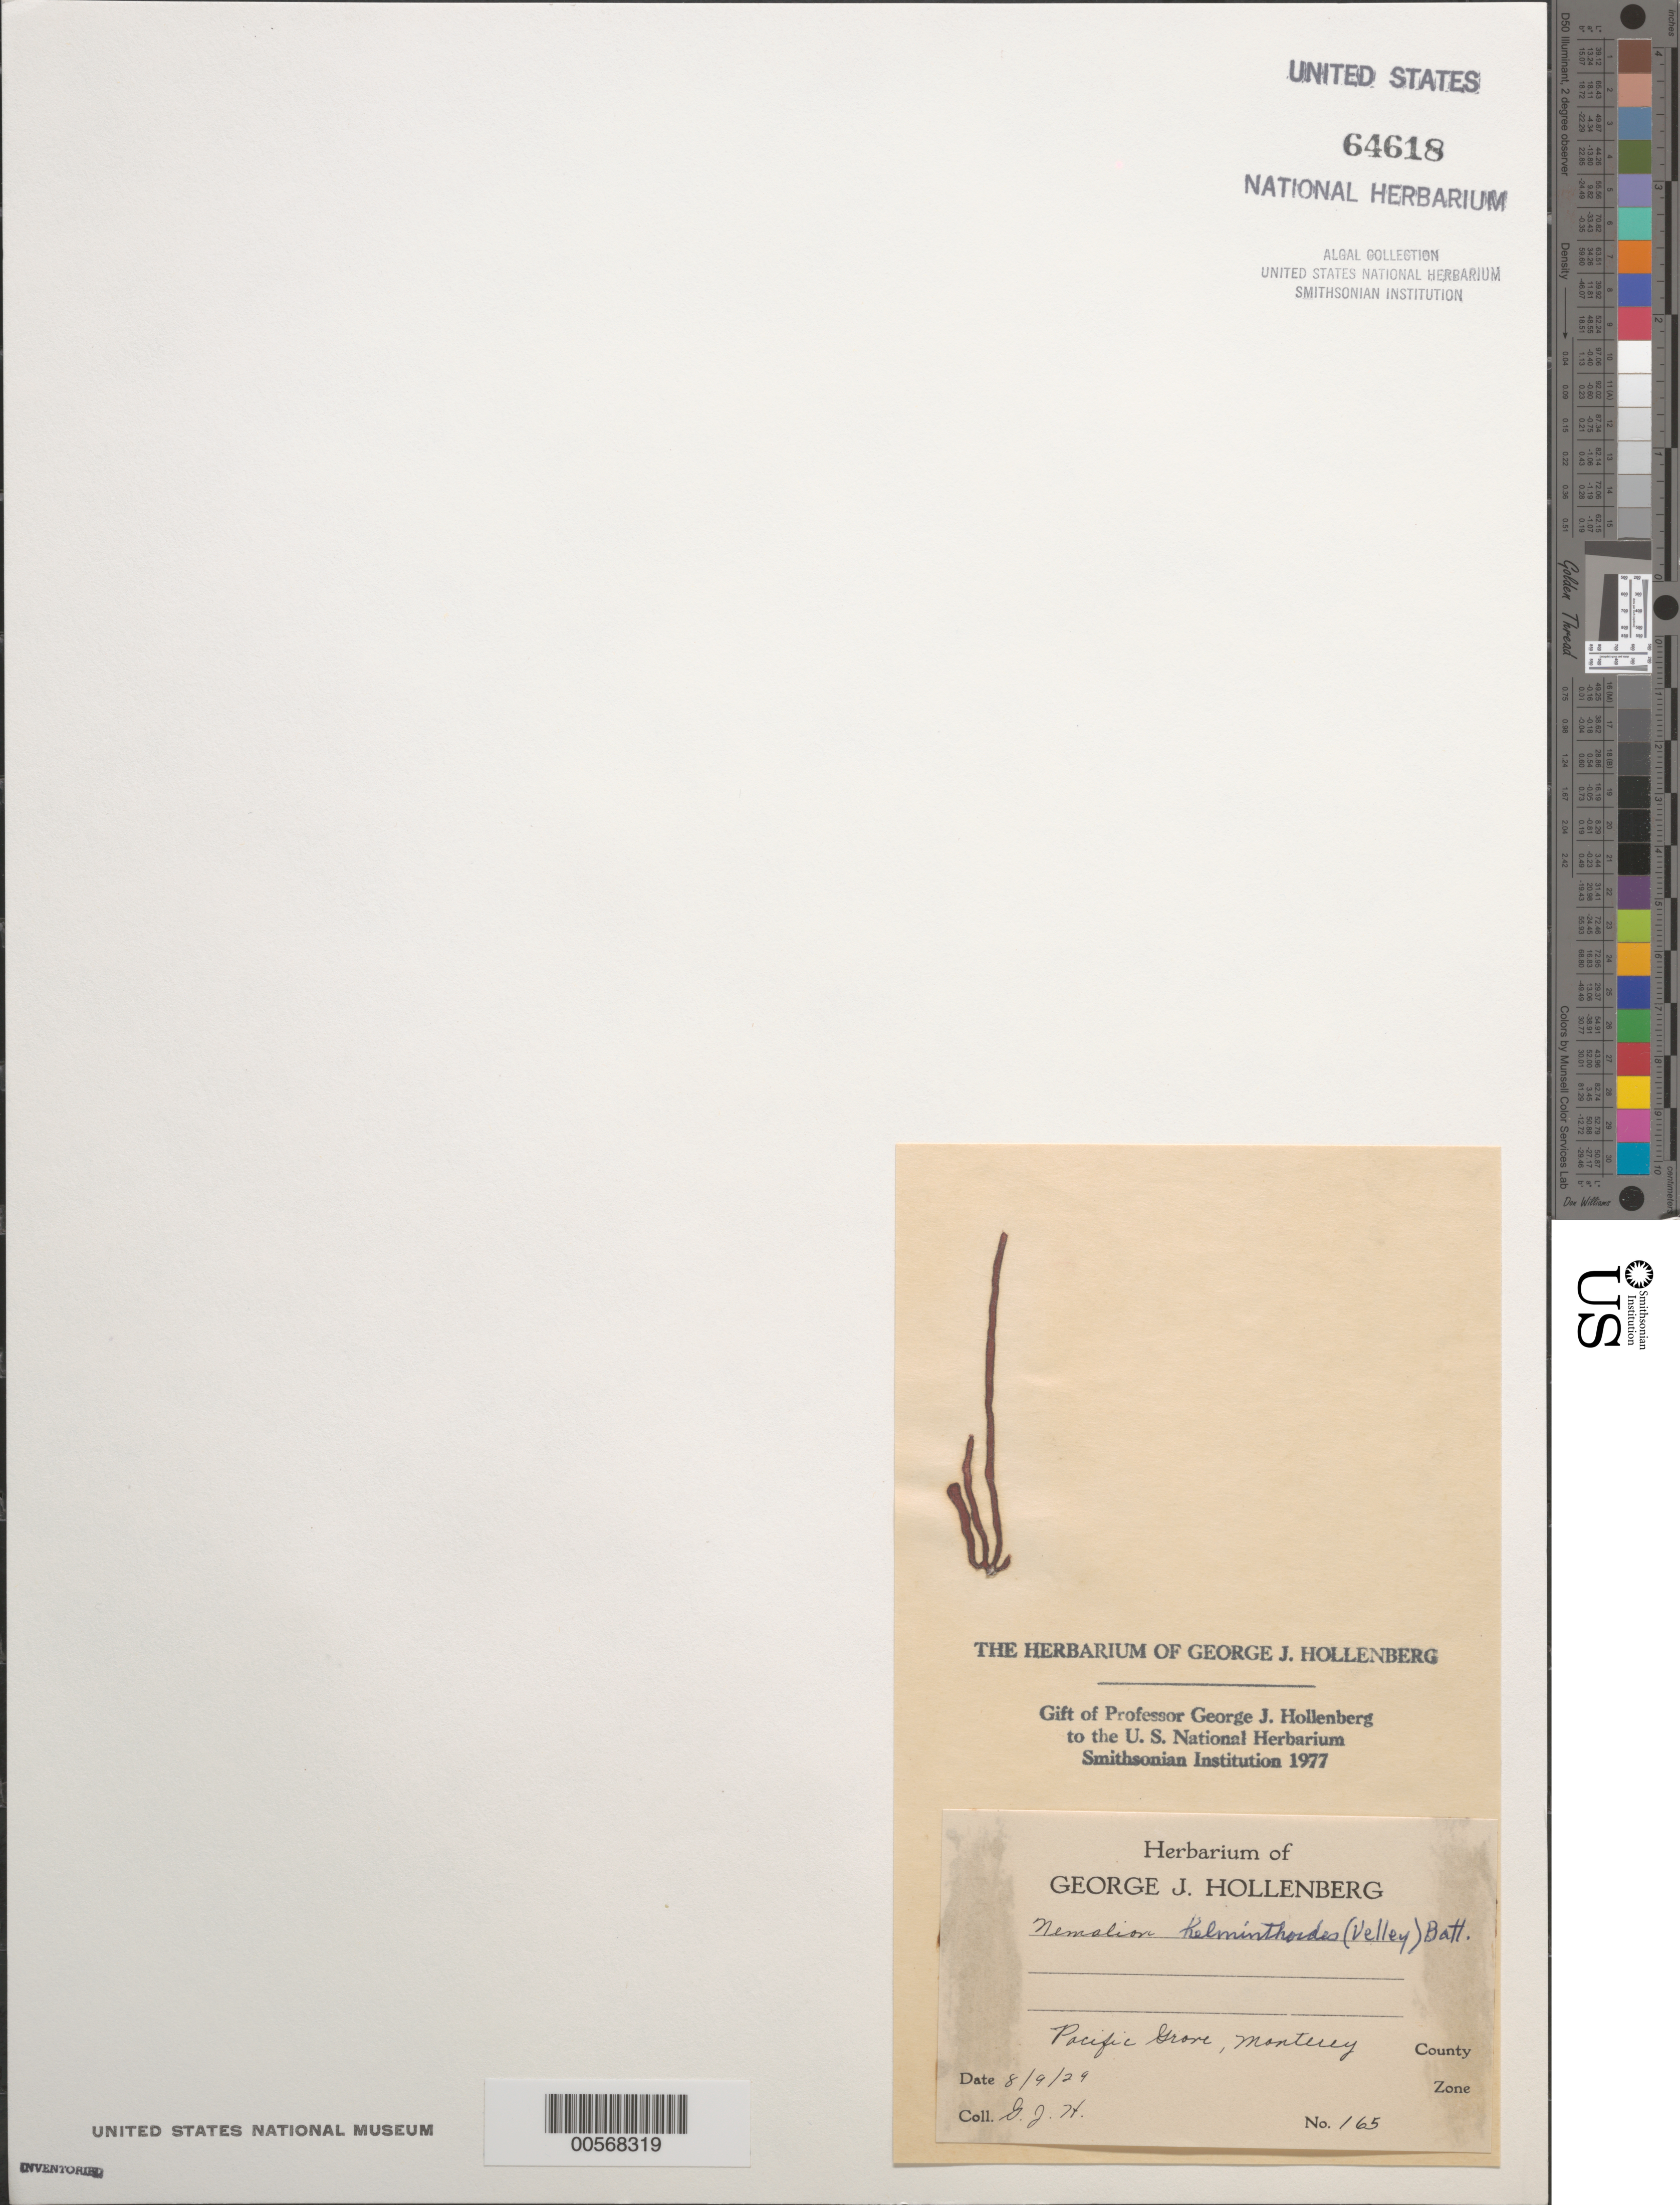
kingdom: Plantae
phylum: Rhodophyta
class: Florideophyceae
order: Nemaliales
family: Nemaliaceae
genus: Nemalion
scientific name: Nemalion multifidum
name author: (Lyngb.) Chauvin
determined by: Algae name updating Project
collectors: G. Hollenberg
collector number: GJH 165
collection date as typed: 09 Aug 1929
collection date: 1929-08-09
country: United States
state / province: California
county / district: Monterey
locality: Pacific Grove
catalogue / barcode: US 64618